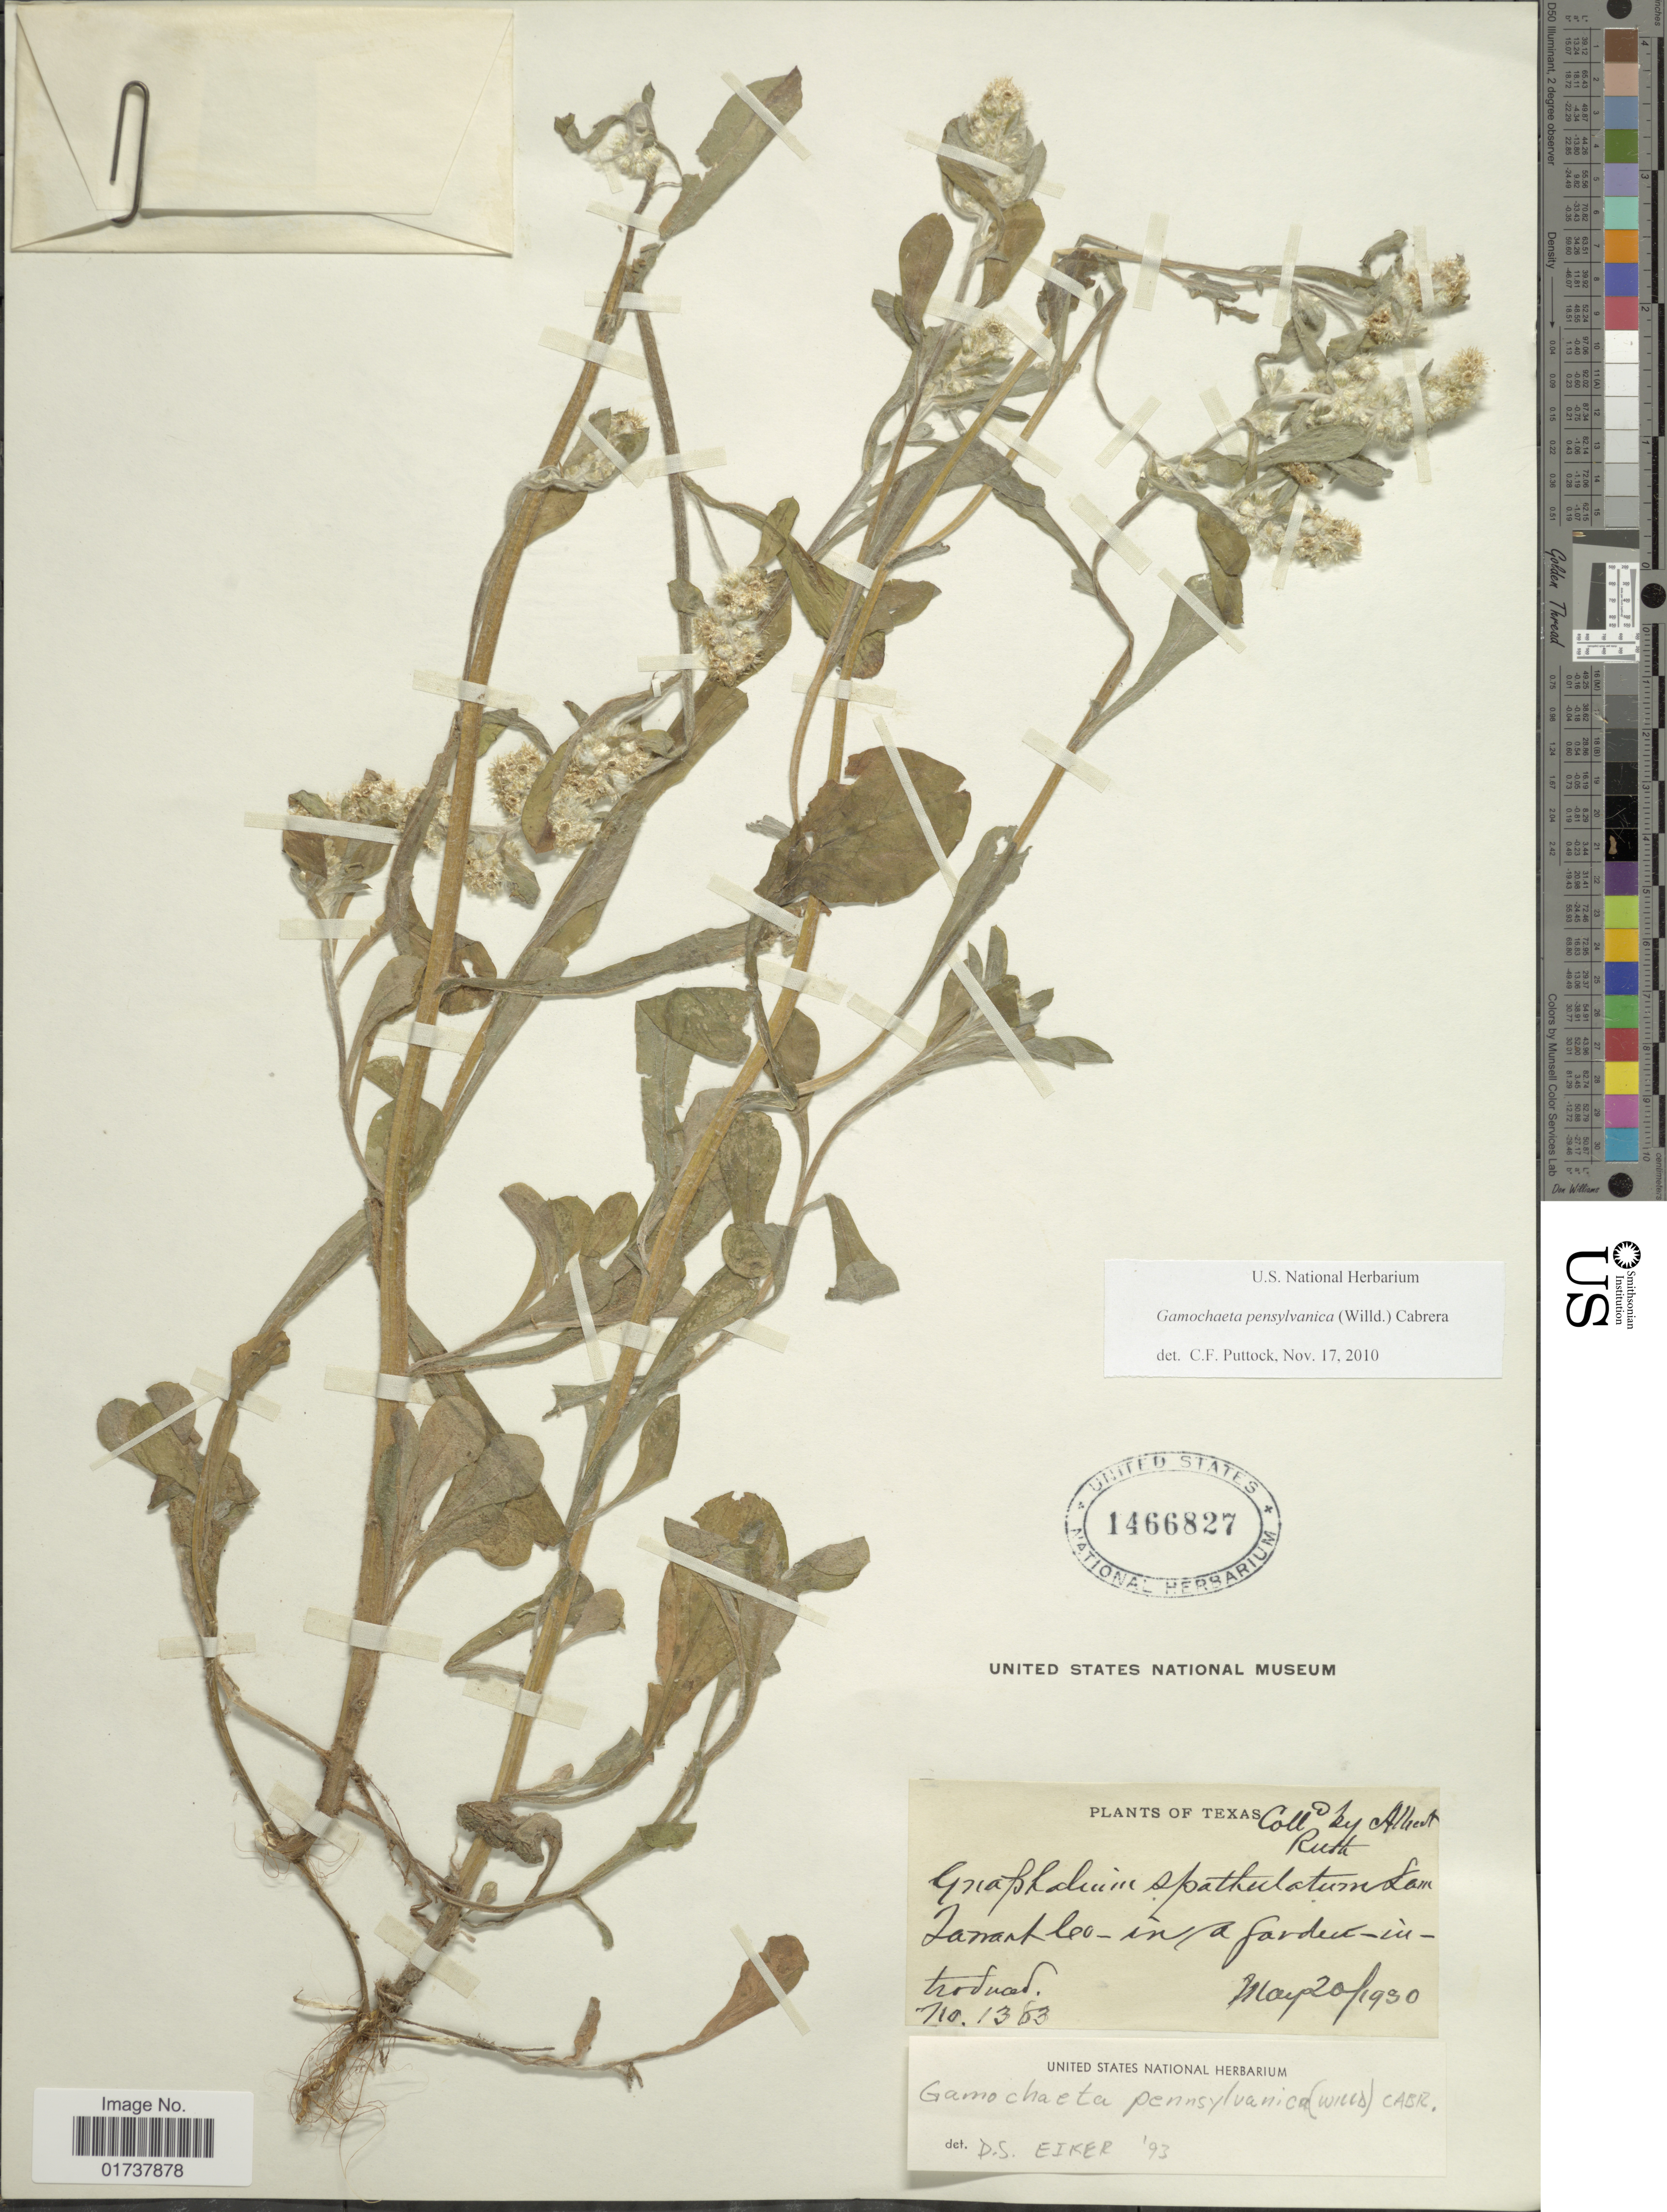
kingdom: Plantae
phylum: Tracheophyta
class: Magnoliopsida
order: Asterales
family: Asteraceae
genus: Gamochaeta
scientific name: Gamochaeta pensylvanica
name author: (Willd.) Cabrera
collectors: A. Ruth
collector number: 1383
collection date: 1930-05-20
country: United States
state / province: Texas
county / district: Tarrant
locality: Tarrant Co.- in a garden, introduced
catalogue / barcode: US 1466827